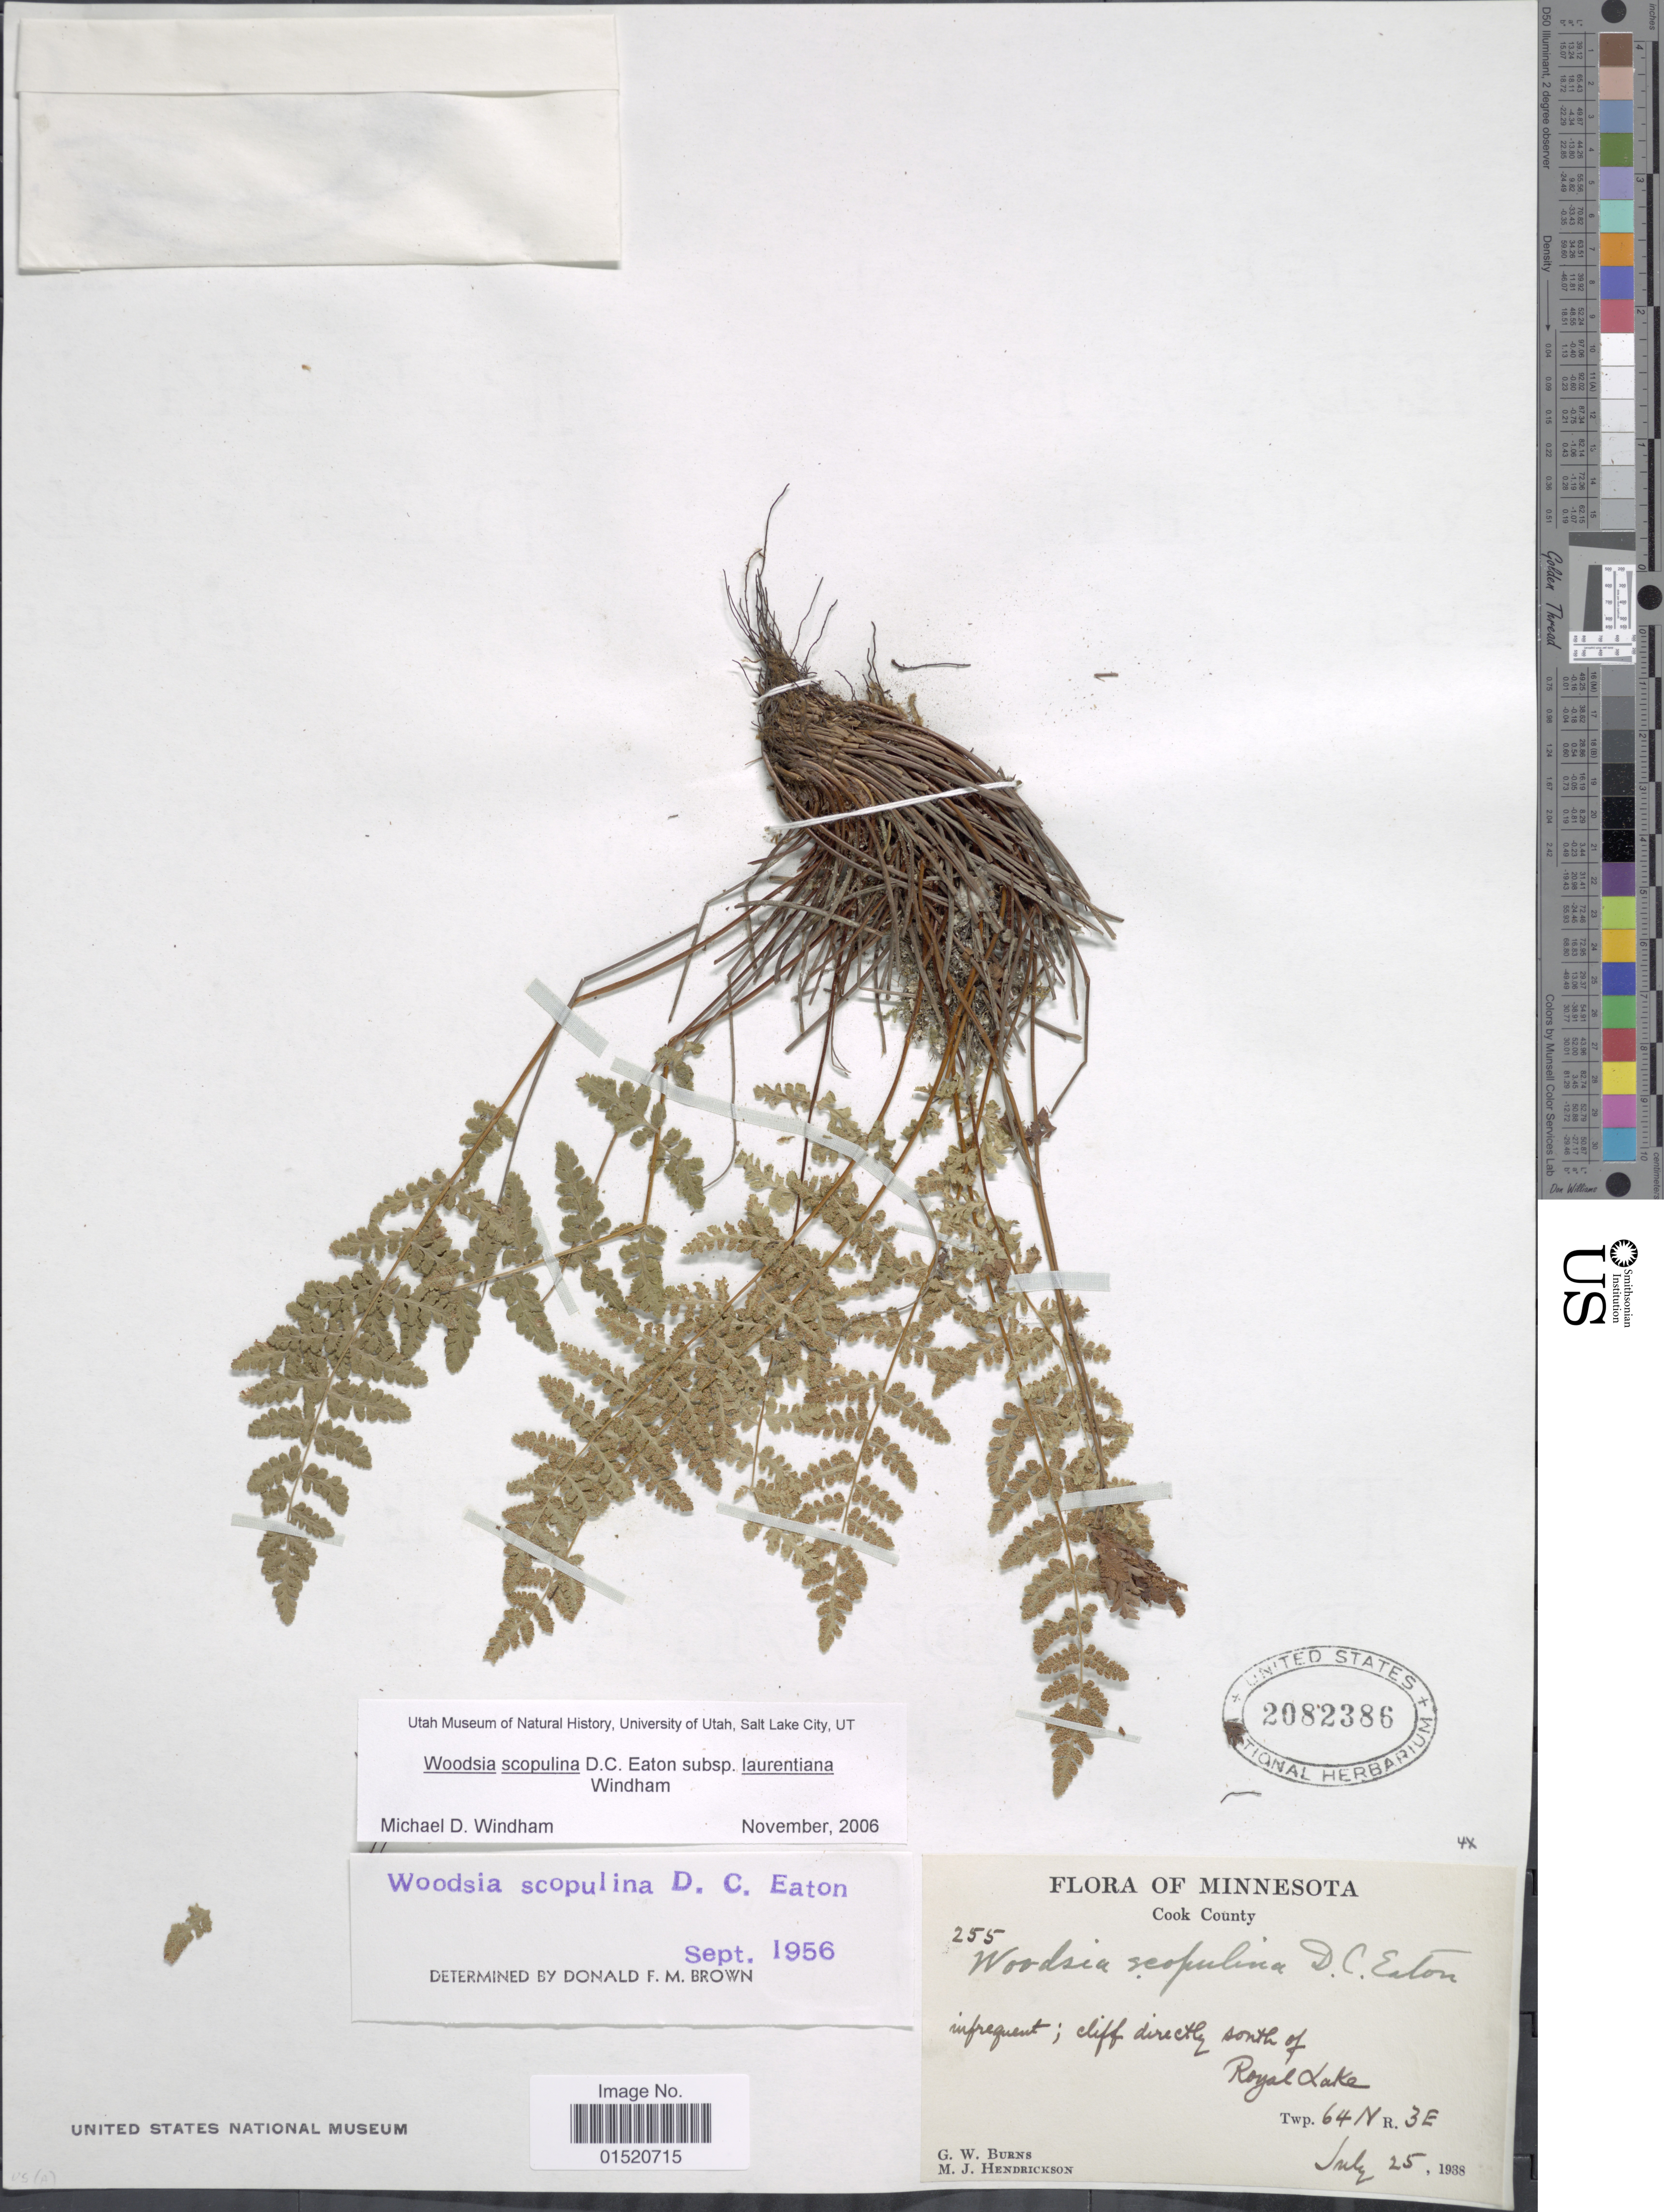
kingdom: Plantae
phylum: Tracheophyta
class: Polypodiopsida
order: Polypodiales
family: Woodsiaceae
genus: Woodsia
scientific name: Woodsia scopulina subsp. laurentiana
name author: Windham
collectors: G. Burns & M. Hendrickson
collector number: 255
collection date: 1938-07-25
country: United States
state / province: Minnesota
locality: Cook County, cliff directly south of Royal Lake Twp 64N R3E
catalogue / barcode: US 2082386